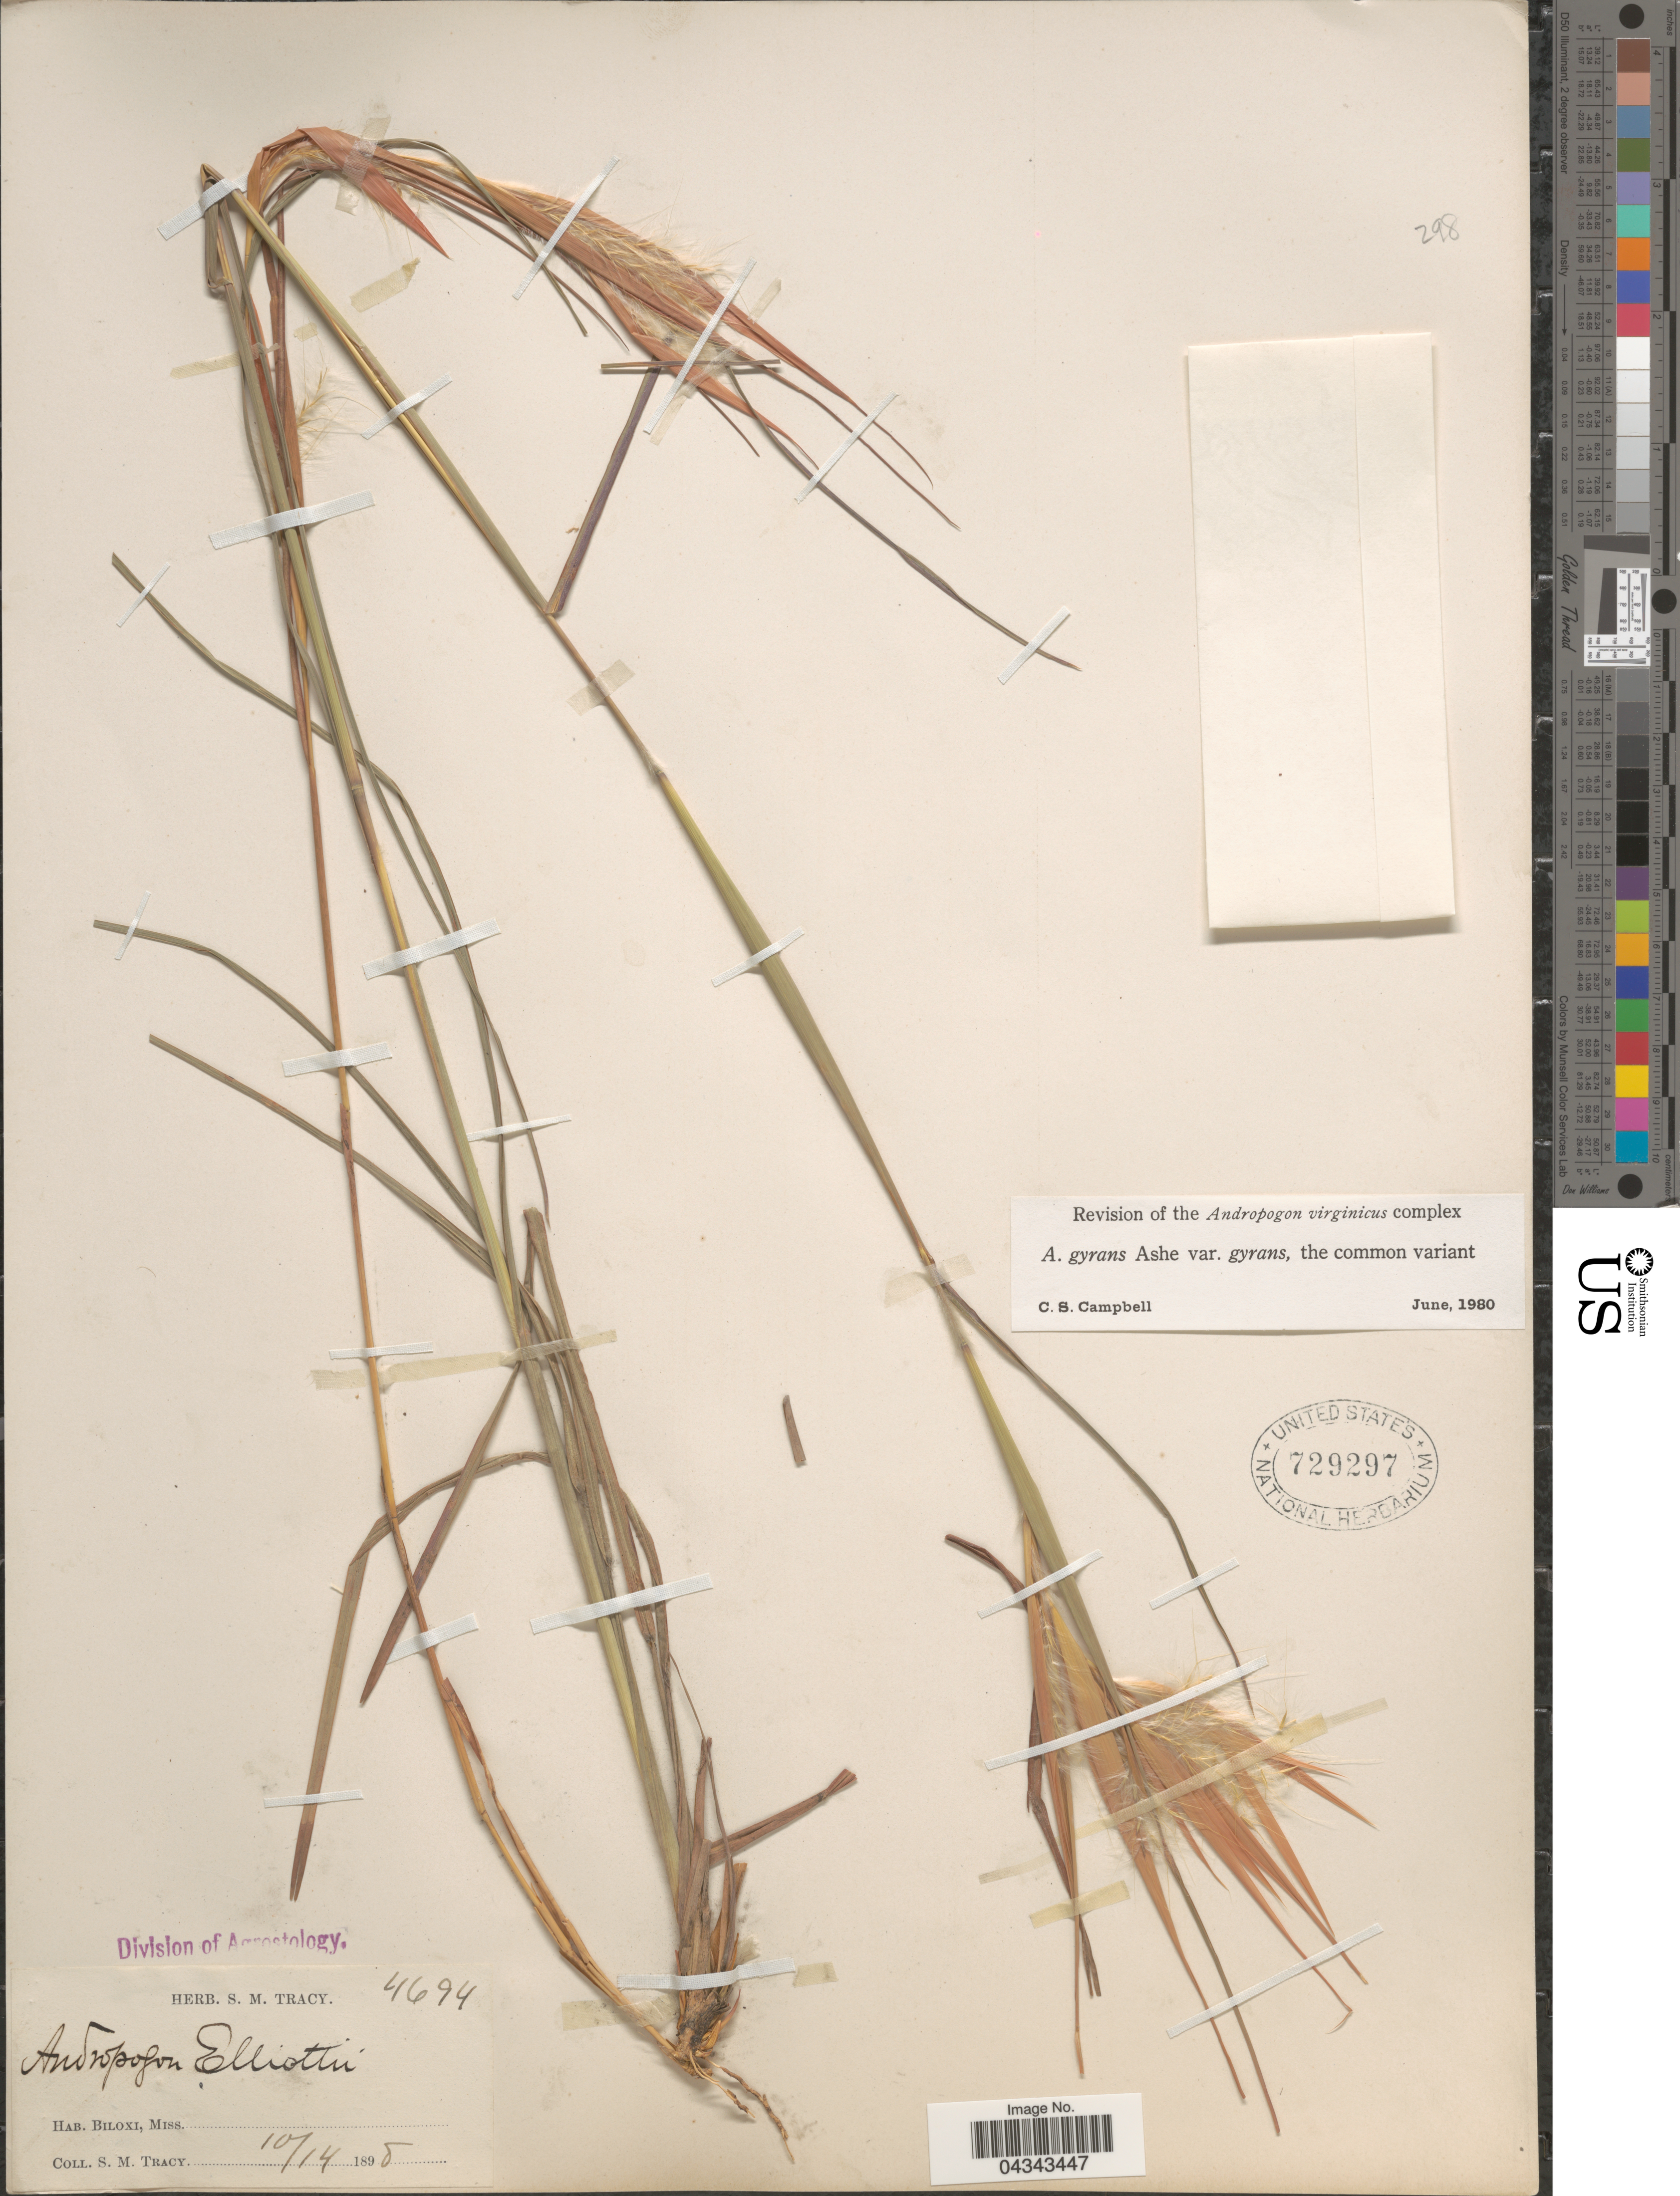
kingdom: Plantae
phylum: Tracheophyta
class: Liliopsida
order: Poales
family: Poaceae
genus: Andropogon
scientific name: Andropogon gyrans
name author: Ashe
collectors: S. M. Tracy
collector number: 4694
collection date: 1898-10-14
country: United States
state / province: Mississippi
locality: Biloxi.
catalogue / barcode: US 729297